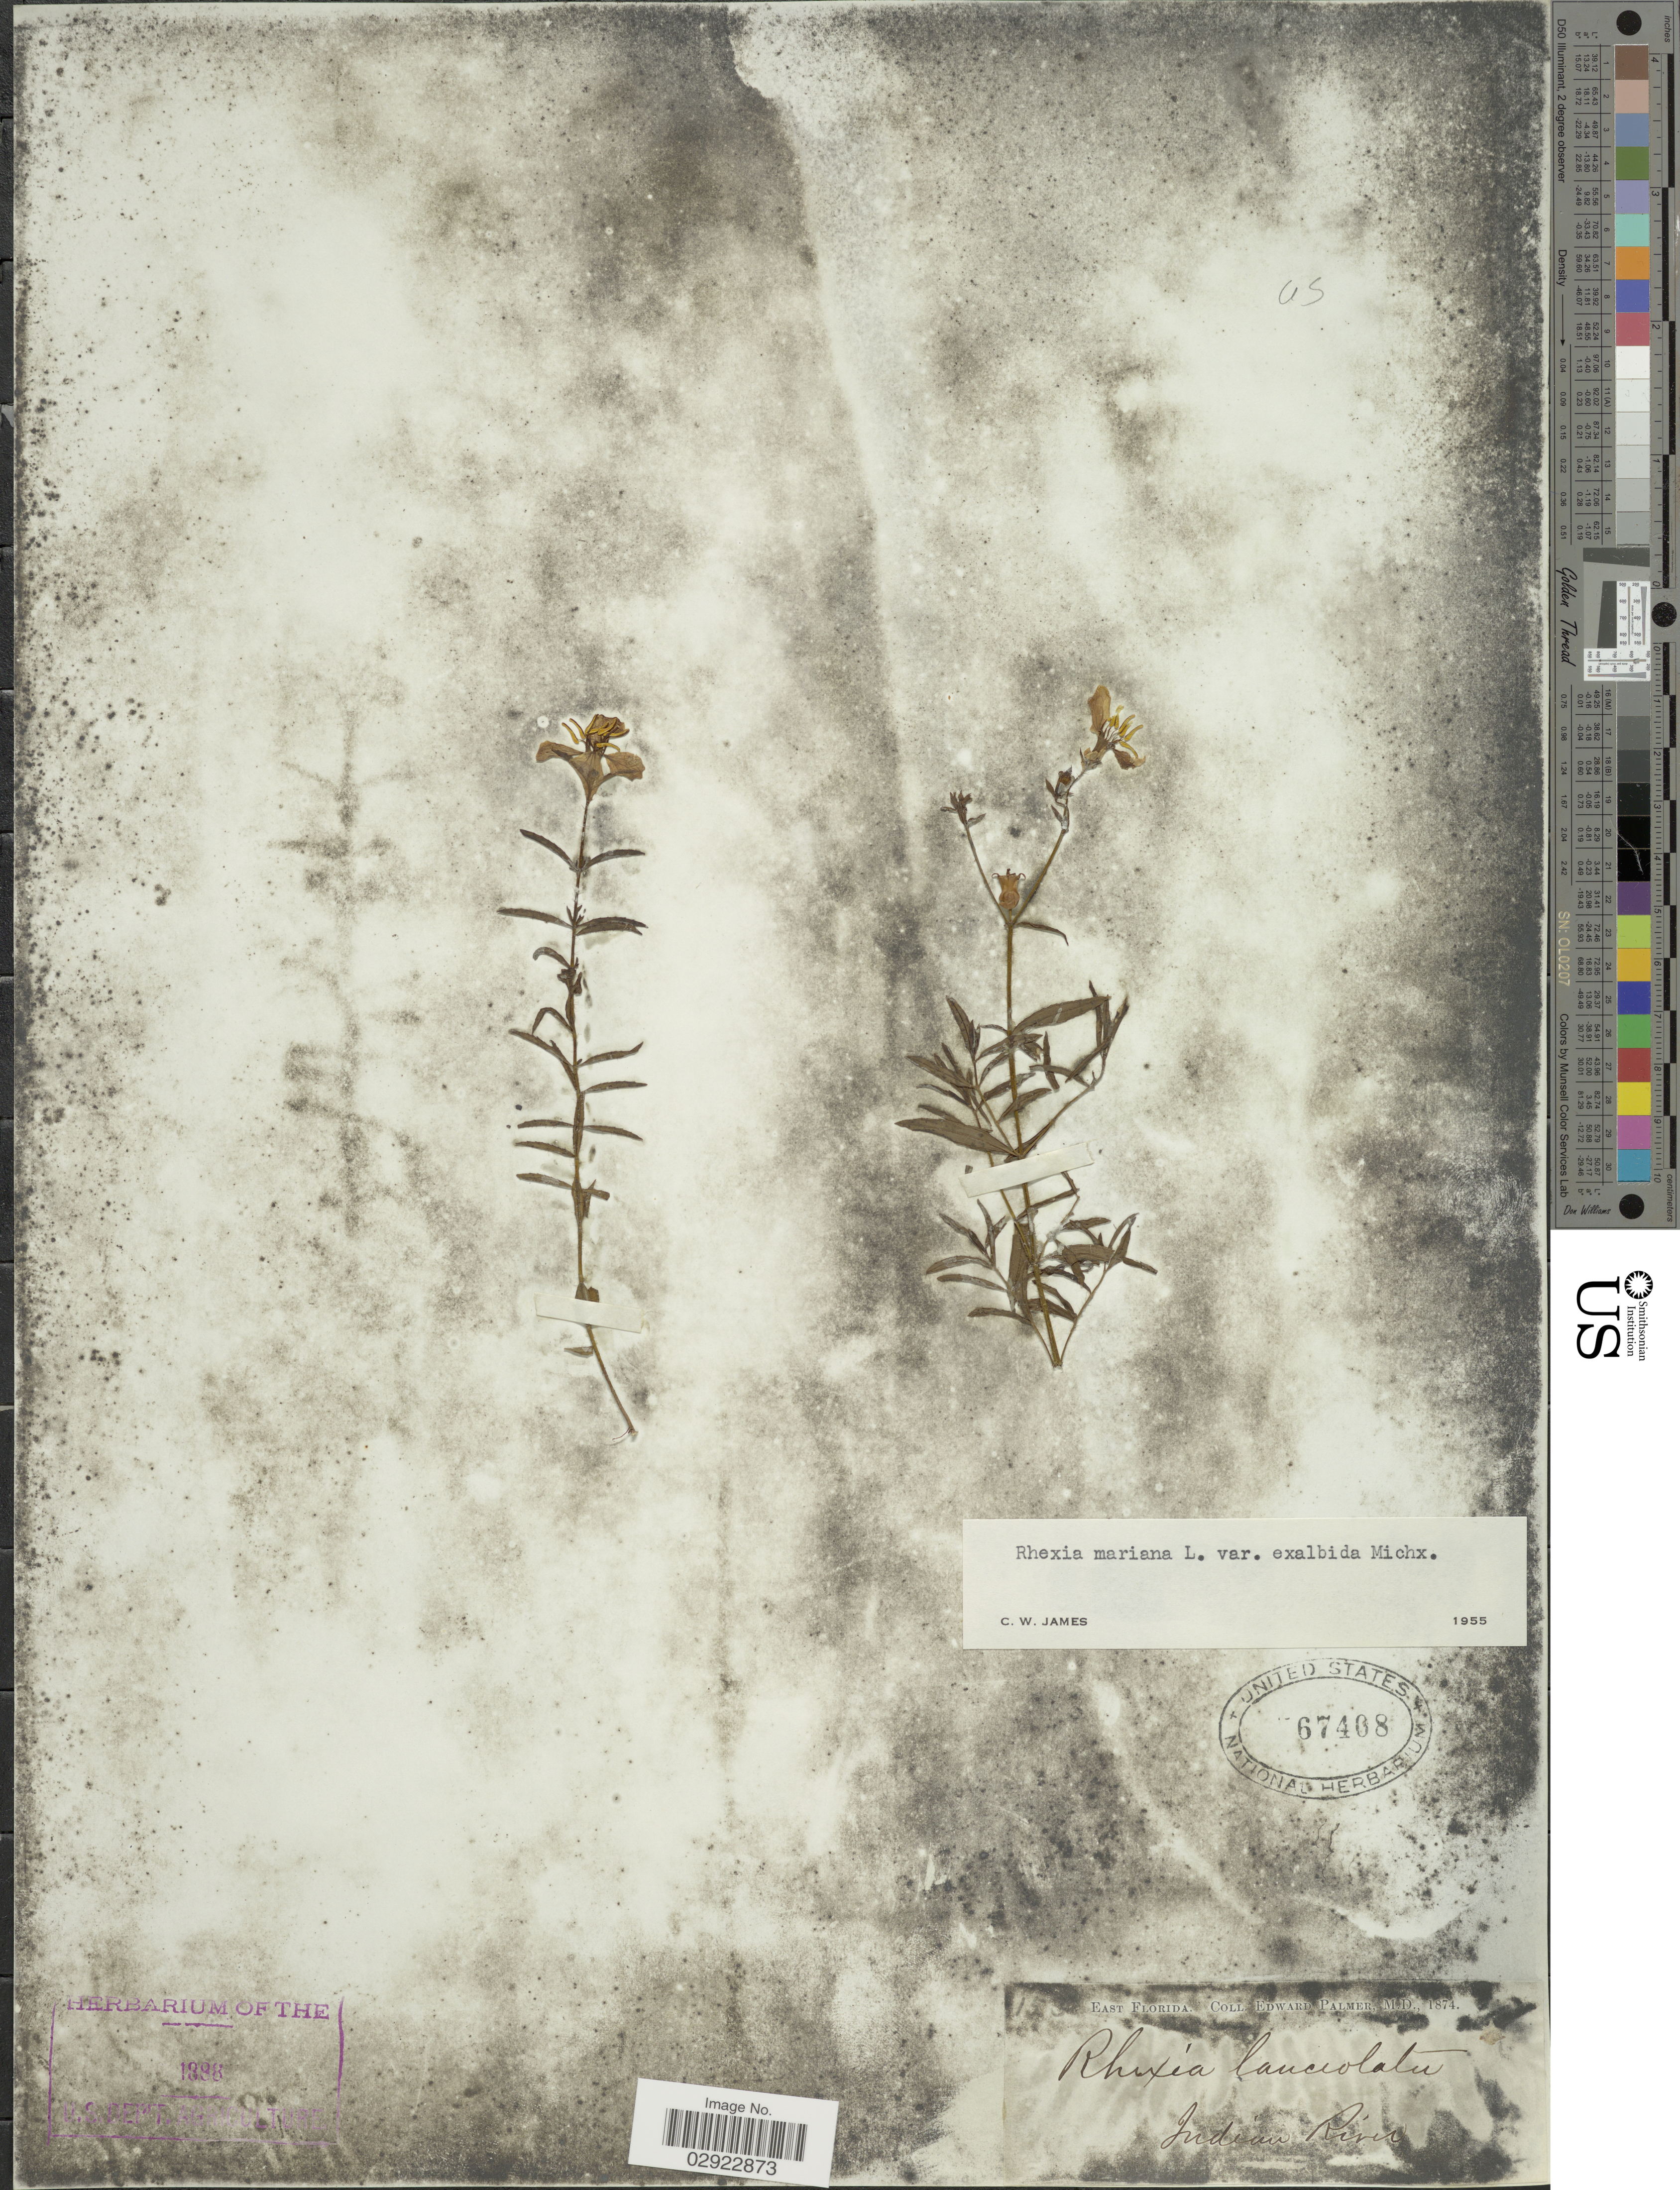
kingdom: Plantae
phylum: Tracheophyta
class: Magnoliopsida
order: Myrtales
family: Melastomataceae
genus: Rhexia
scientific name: Rhexia mariana var. exalbida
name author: Michx.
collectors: E. Palmer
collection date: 1874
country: United States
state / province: Florida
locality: East Florida, Indian River.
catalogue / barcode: US 67408